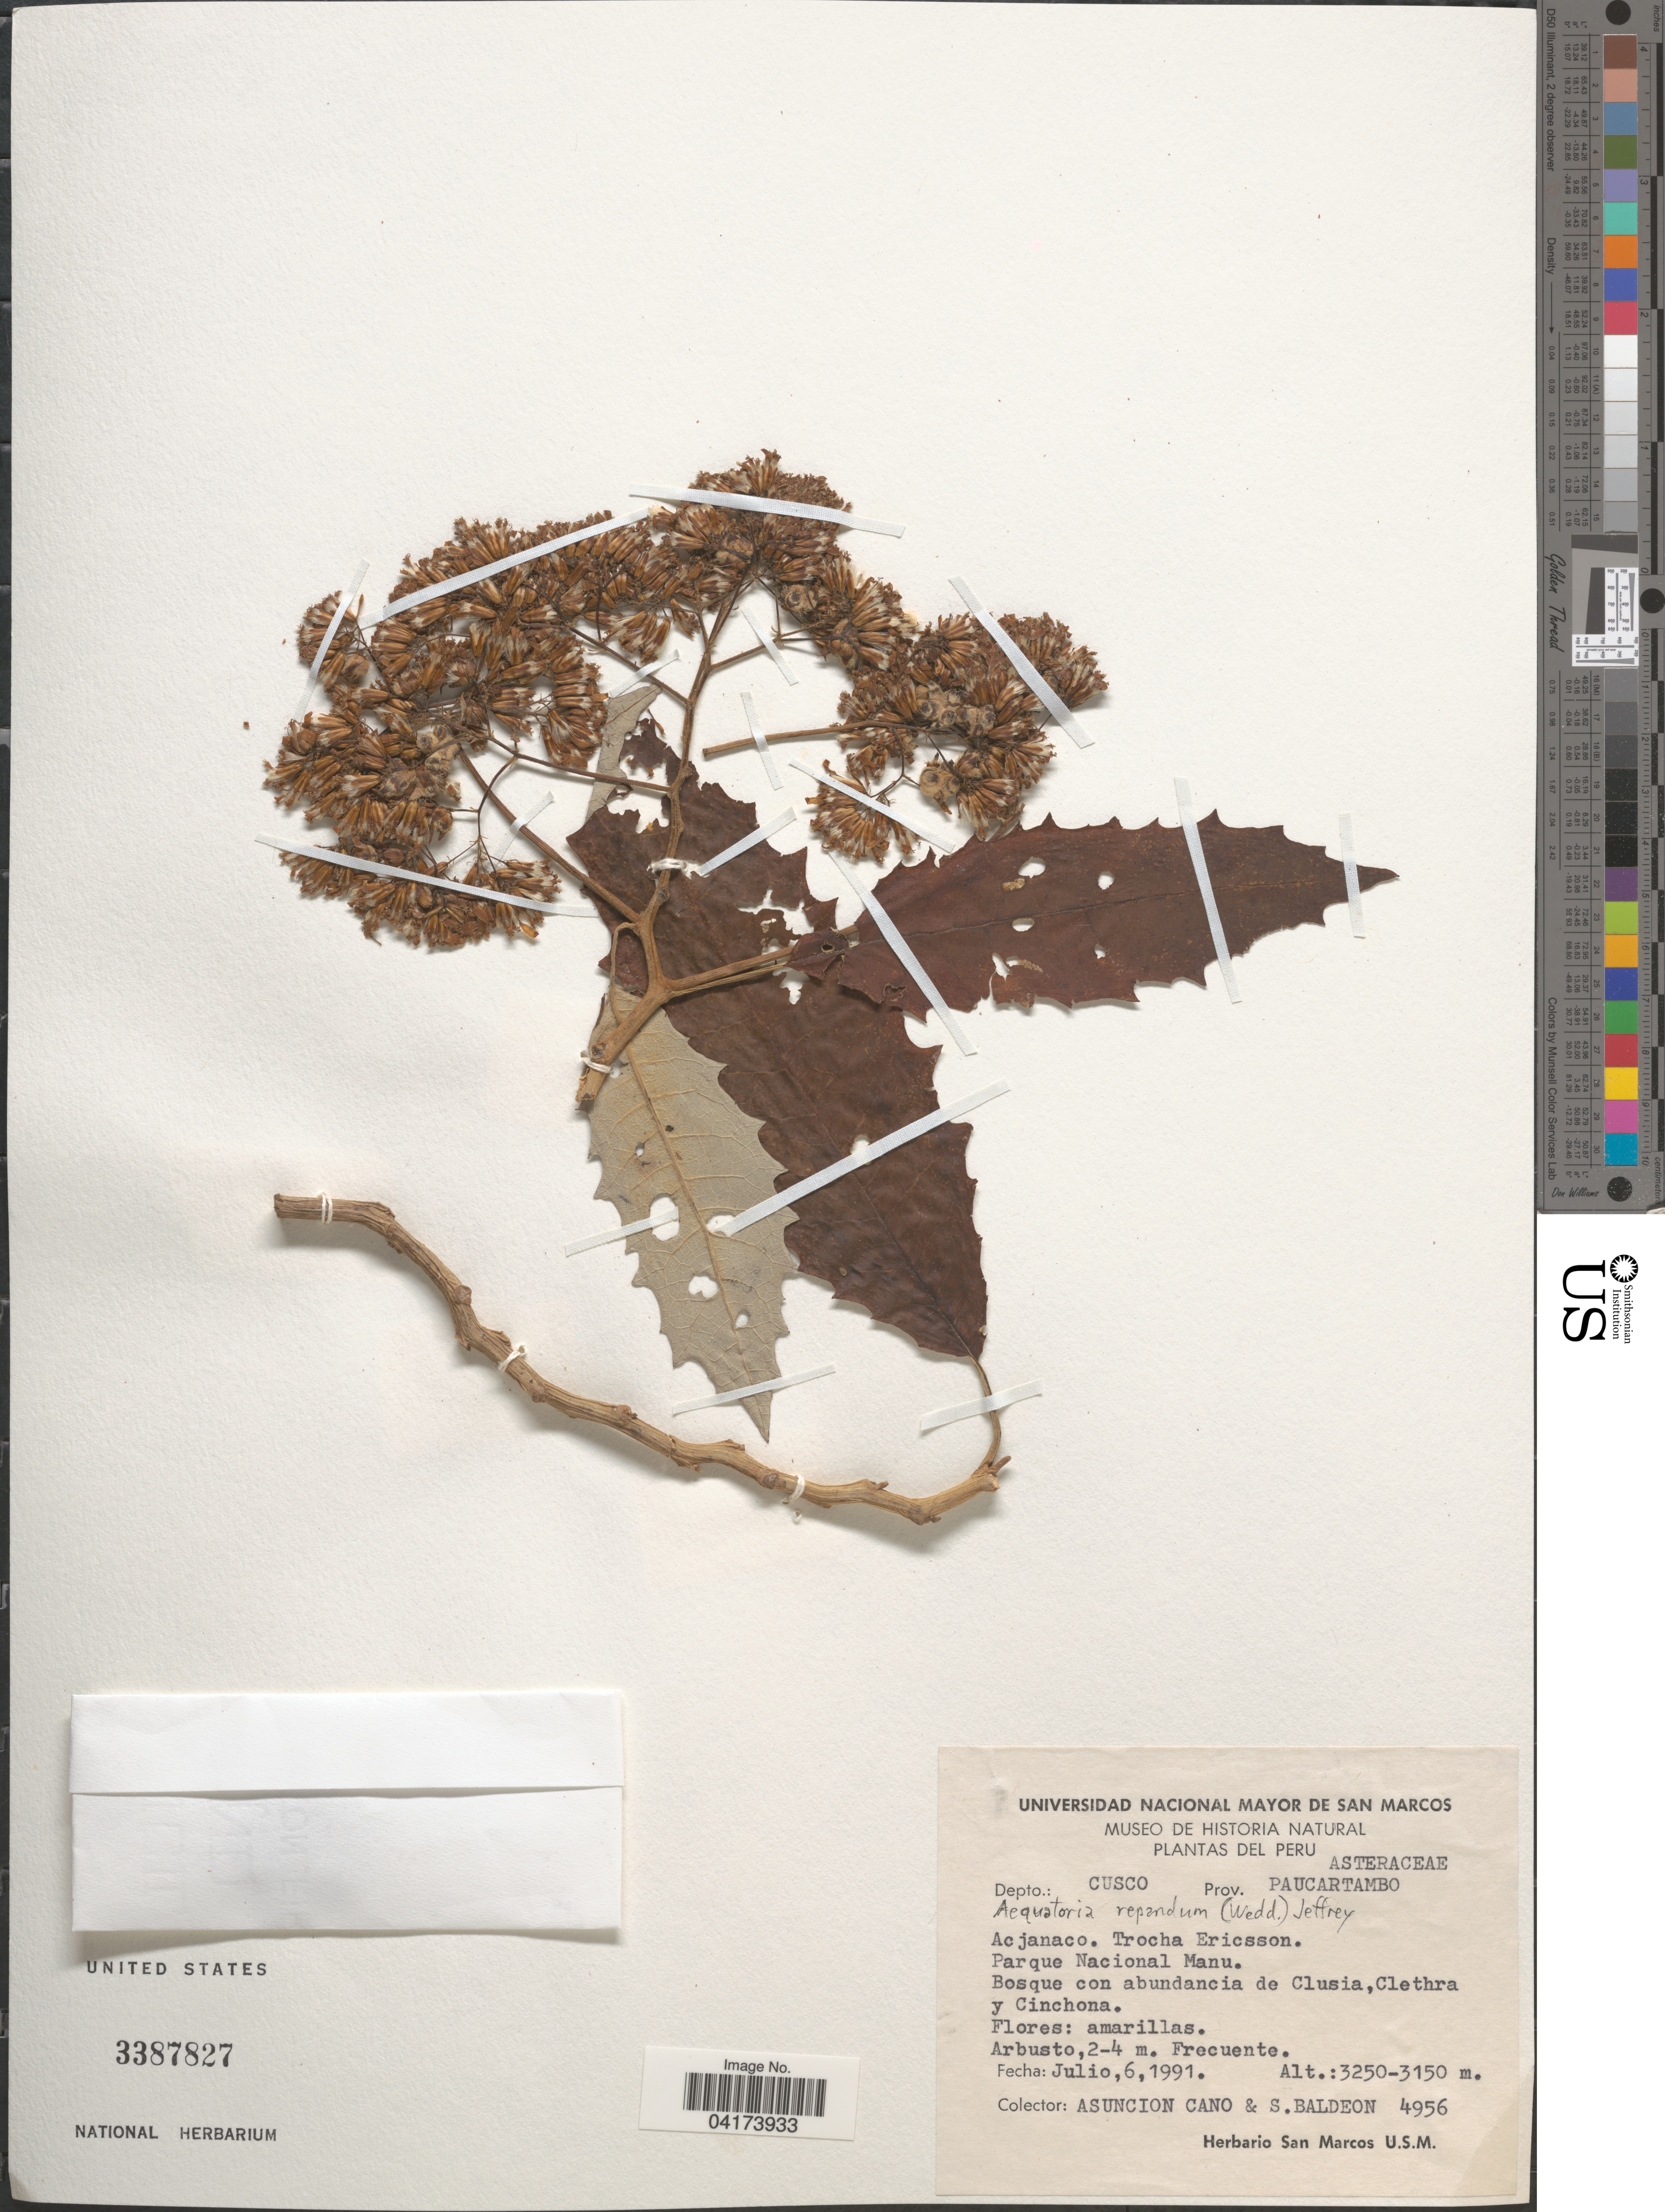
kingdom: Plantae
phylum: Tracheophyta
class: Magnoliopsida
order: Asterales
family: Asteraceae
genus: Nordenstamia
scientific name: Nordenstamia repanda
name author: (Wedd.) Lundin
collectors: A. Cano & S. Baldeon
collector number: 4956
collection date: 1991-07-06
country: Peru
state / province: Cusco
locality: Depto.: Cusco. Prov. Paucartambo. Acjanaco. Trocha Ericsson. Parque Nacional Manu.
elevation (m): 3150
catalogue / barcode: US 3387827